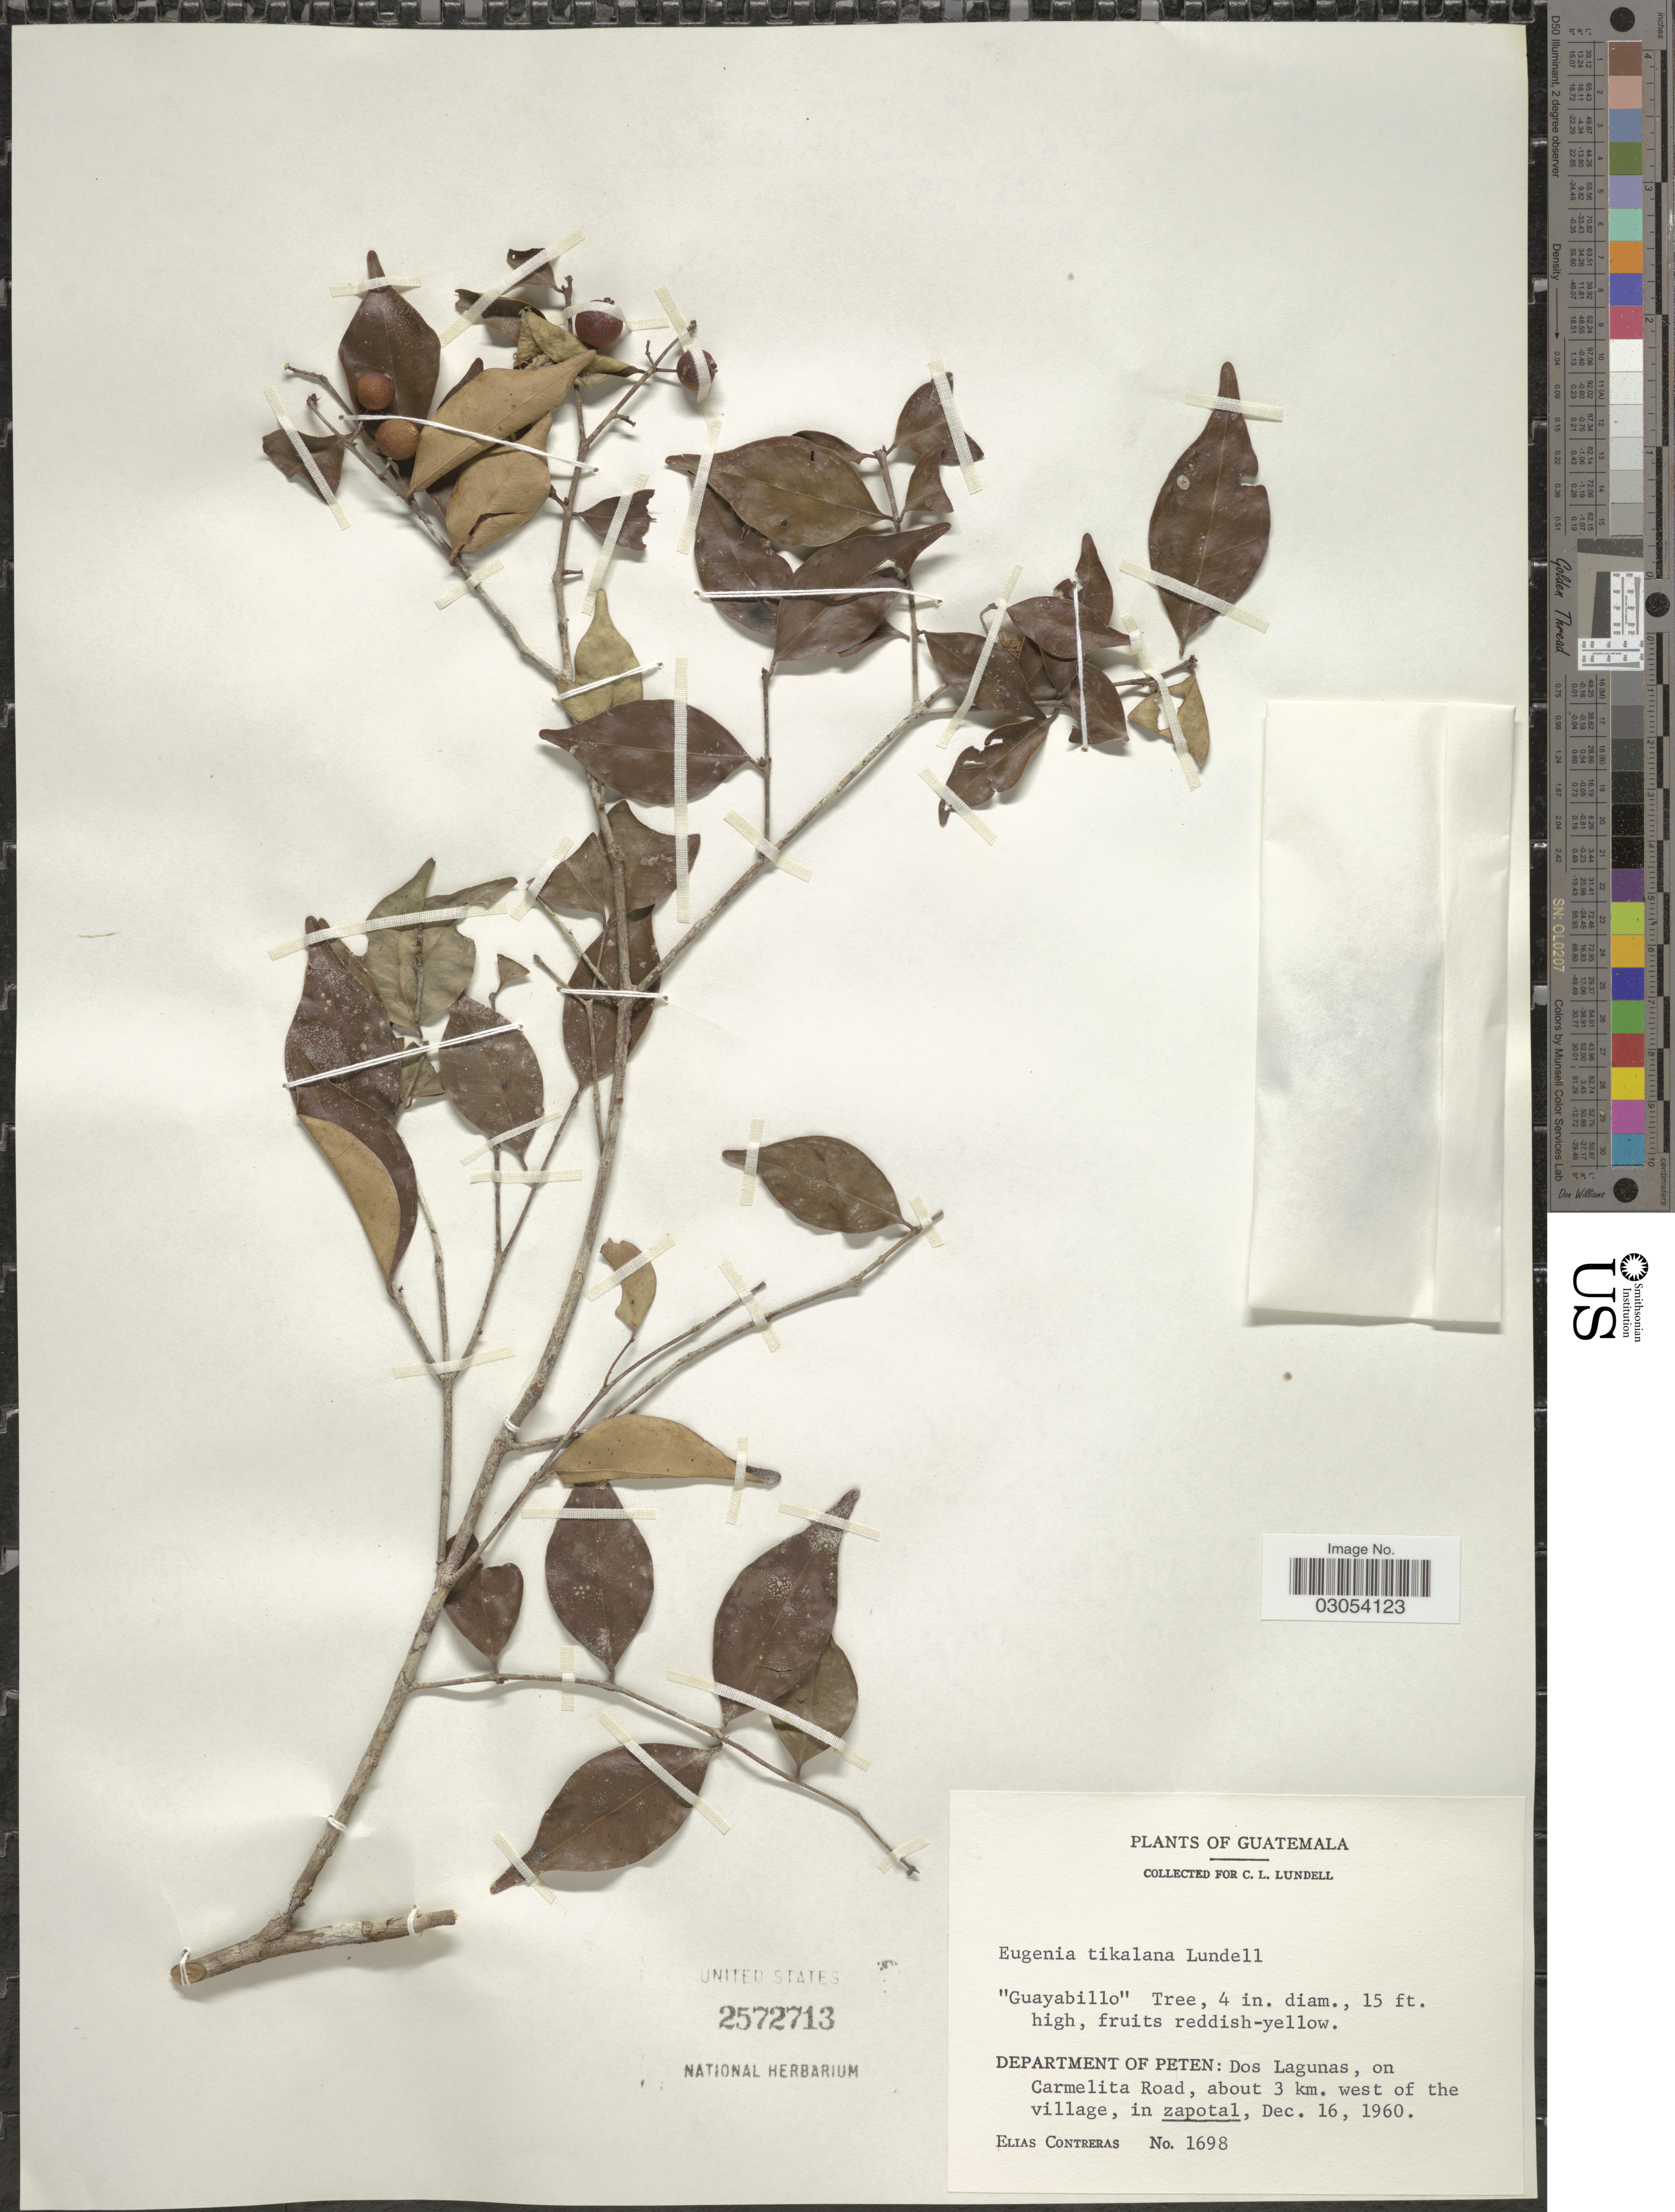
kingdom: Plantae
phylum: Tracheophyta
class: Magnoliopsida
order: Myrtales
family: Myrtaceae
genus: Eugenia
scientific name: Eugenia tikalana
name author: Lundell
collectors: E. Contreras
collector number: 1698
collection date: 1960-12-16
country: Guatemala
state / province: El Petén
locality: Department of Peten: Dos Lagunas, on Carmelita Road, about 3 km. west of the village, in zapotal.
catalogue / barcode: US 2572713